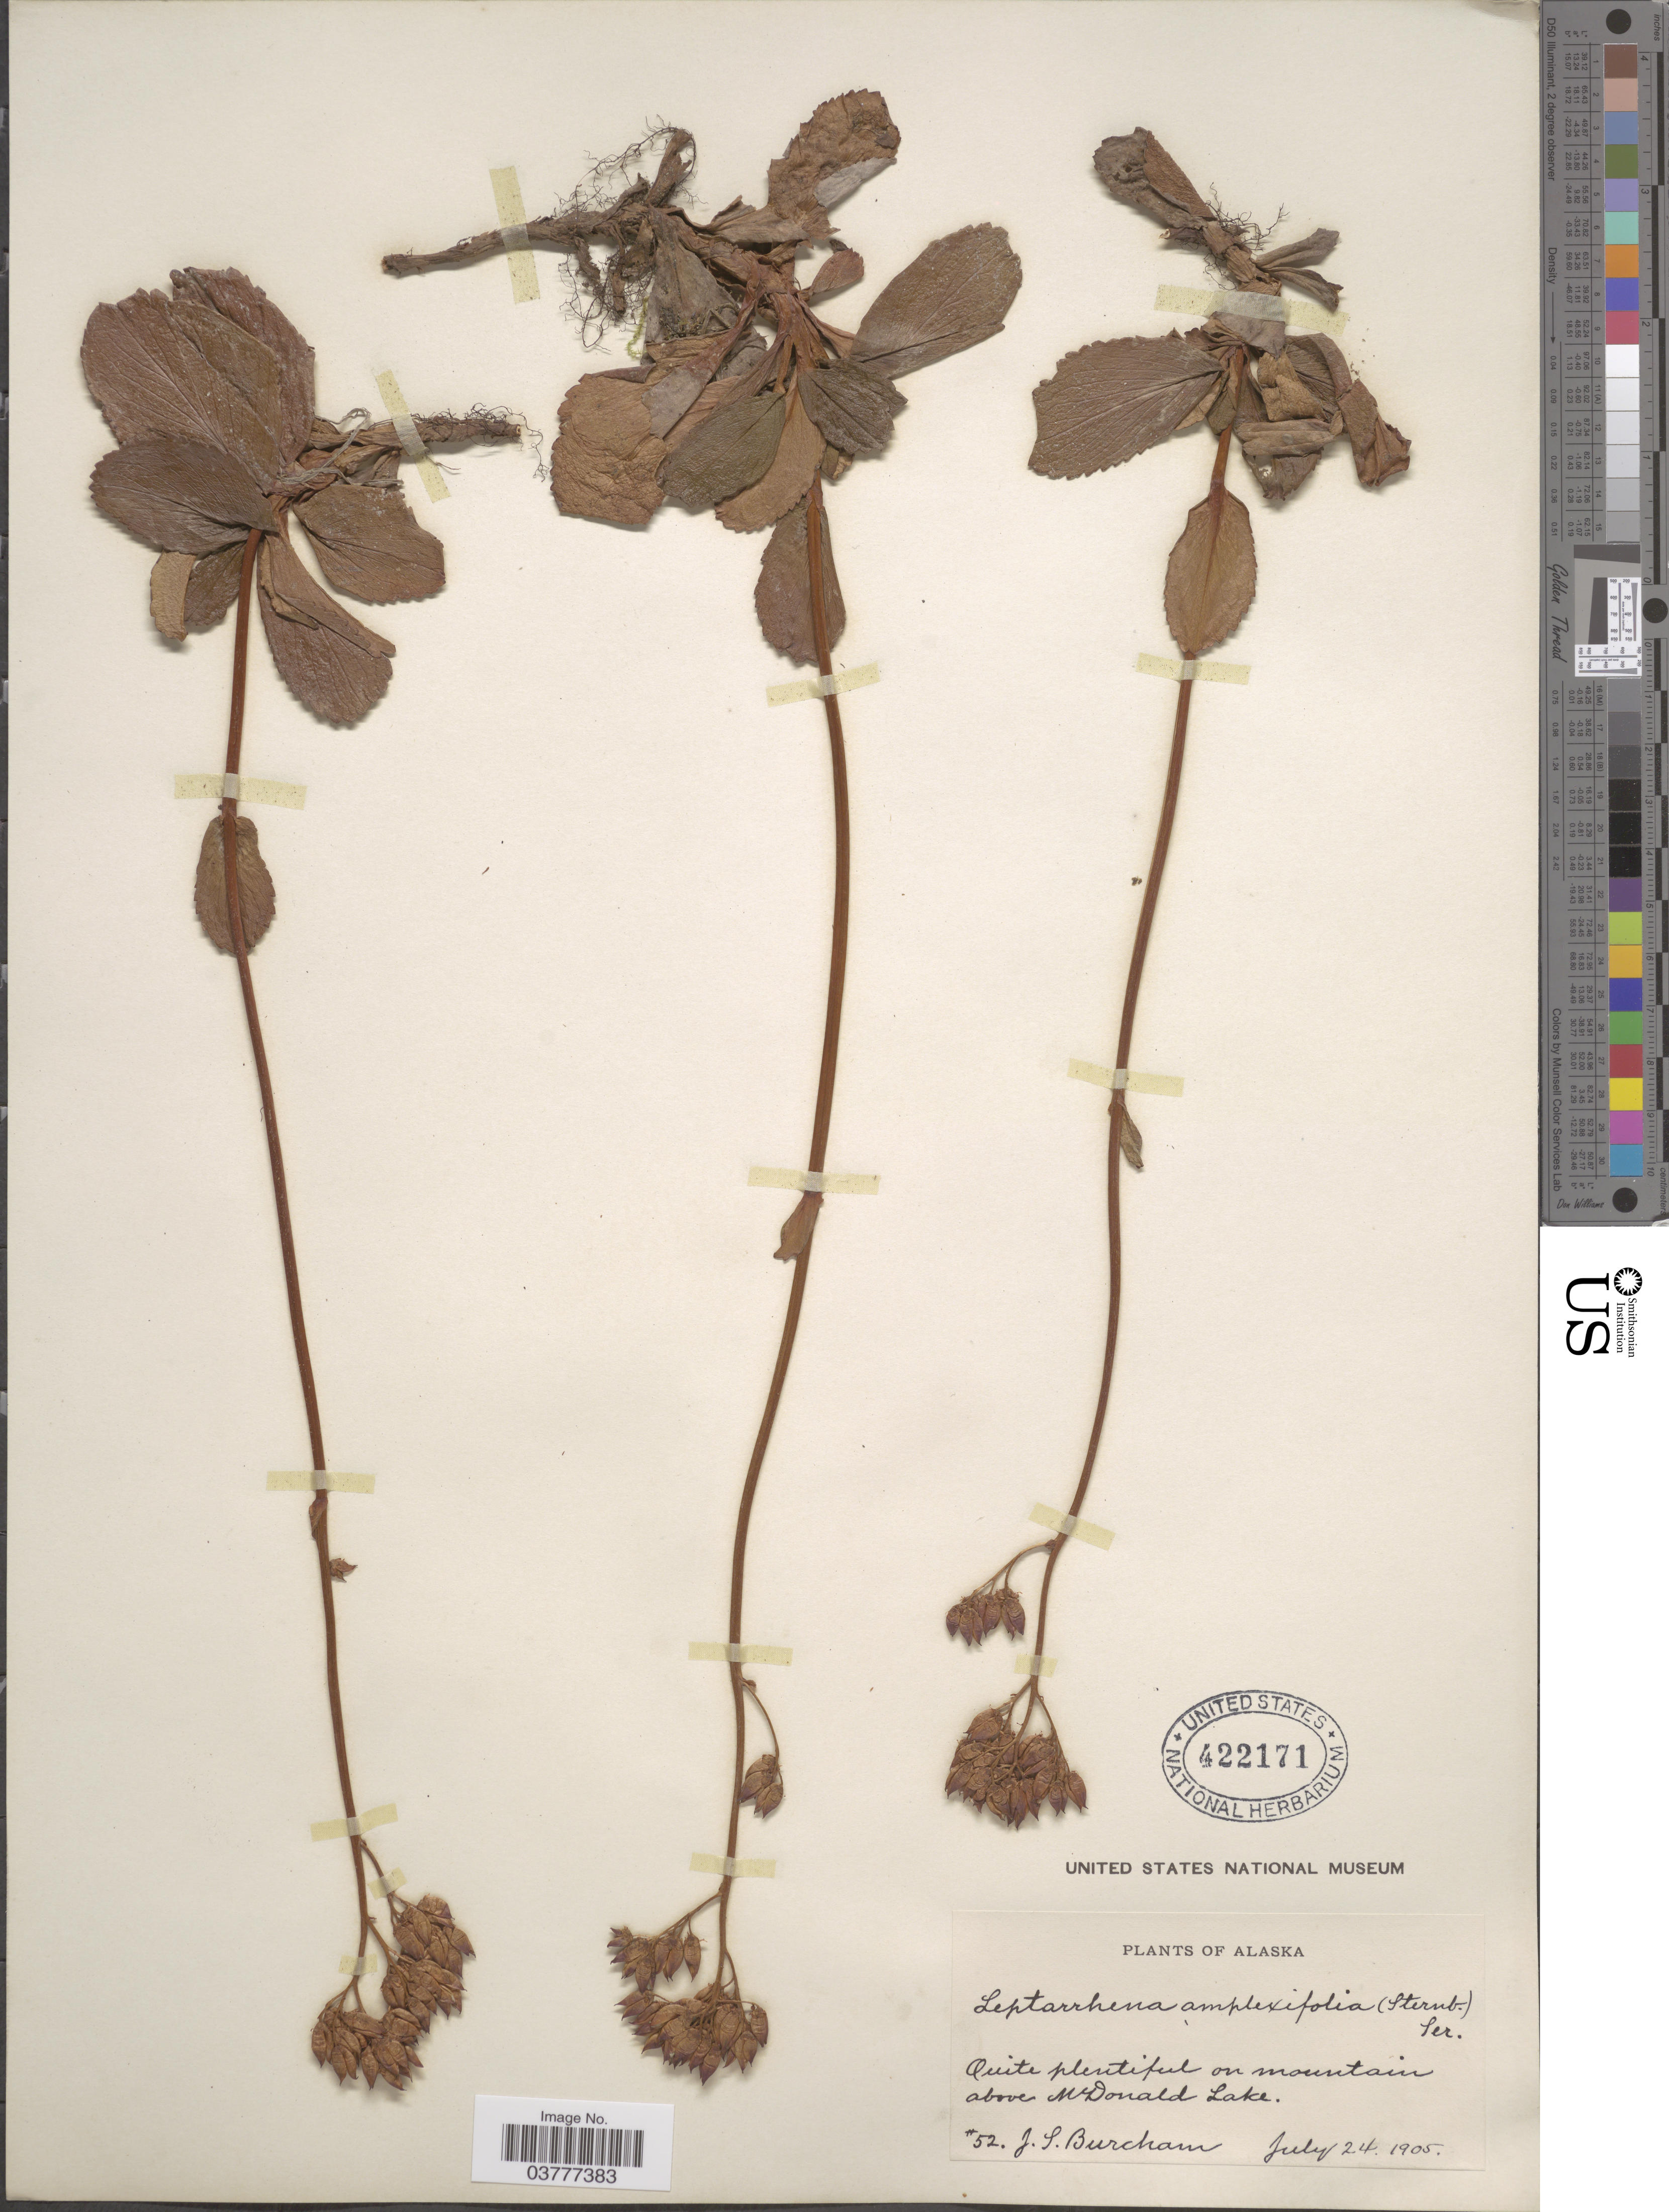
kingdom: Plantae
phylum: Tracheophyta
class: Magnoliopsida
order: Saxifragales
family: Saxifragaceae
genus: Leptarrhena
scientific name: Leptarrhena pyrolifolia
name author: (D. Don) Ser.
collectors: J. Burcham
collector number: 52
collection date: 1905-07-24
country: United States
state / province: Alaska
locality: Quite plentiful on mountain above McDonald Lake.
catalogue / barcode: US 422171